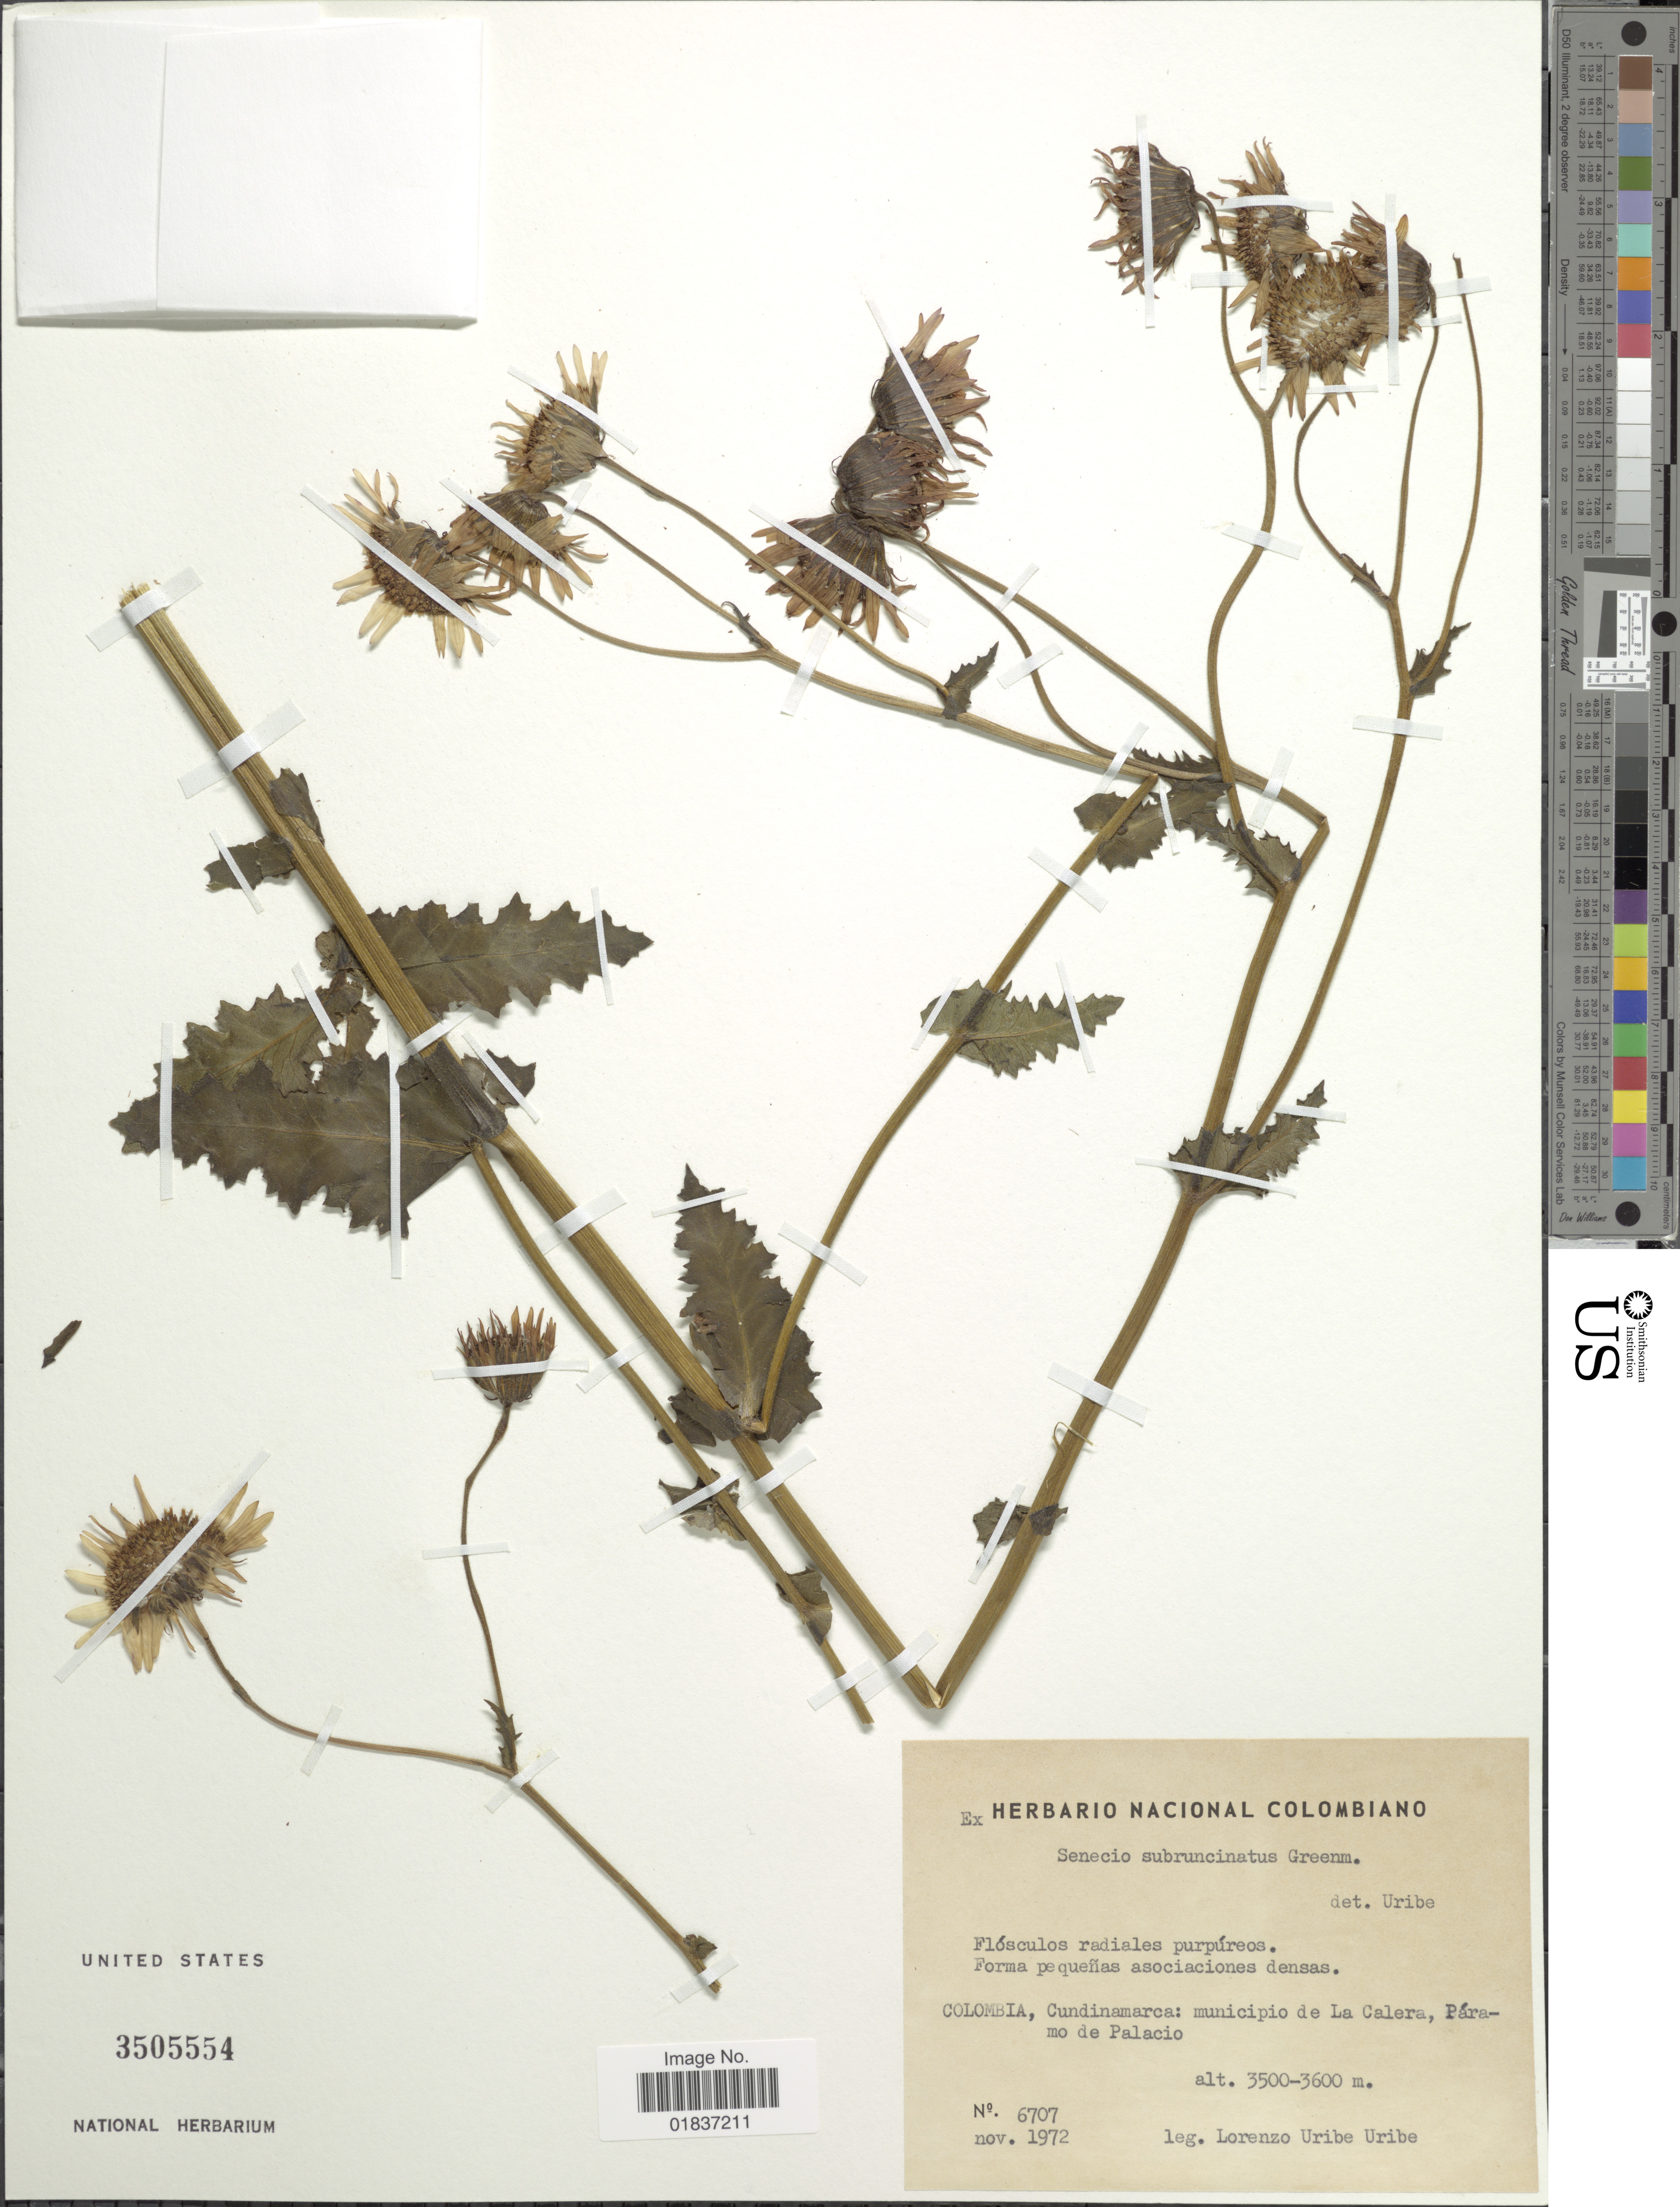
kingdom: Plantae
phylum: Tracheophyta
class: Magnoliopsida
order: Asterales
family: Asteraceae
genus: Senecio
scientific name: Senecio subruncinatus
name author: Greenm.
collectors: L. Uribe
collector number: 6707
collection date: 1972-11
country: Colombia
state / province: Cundinamarca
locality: Cundinamarca: municipio de La Calera, Paramo de Palacio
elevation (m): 3500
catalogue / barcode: US 3505554